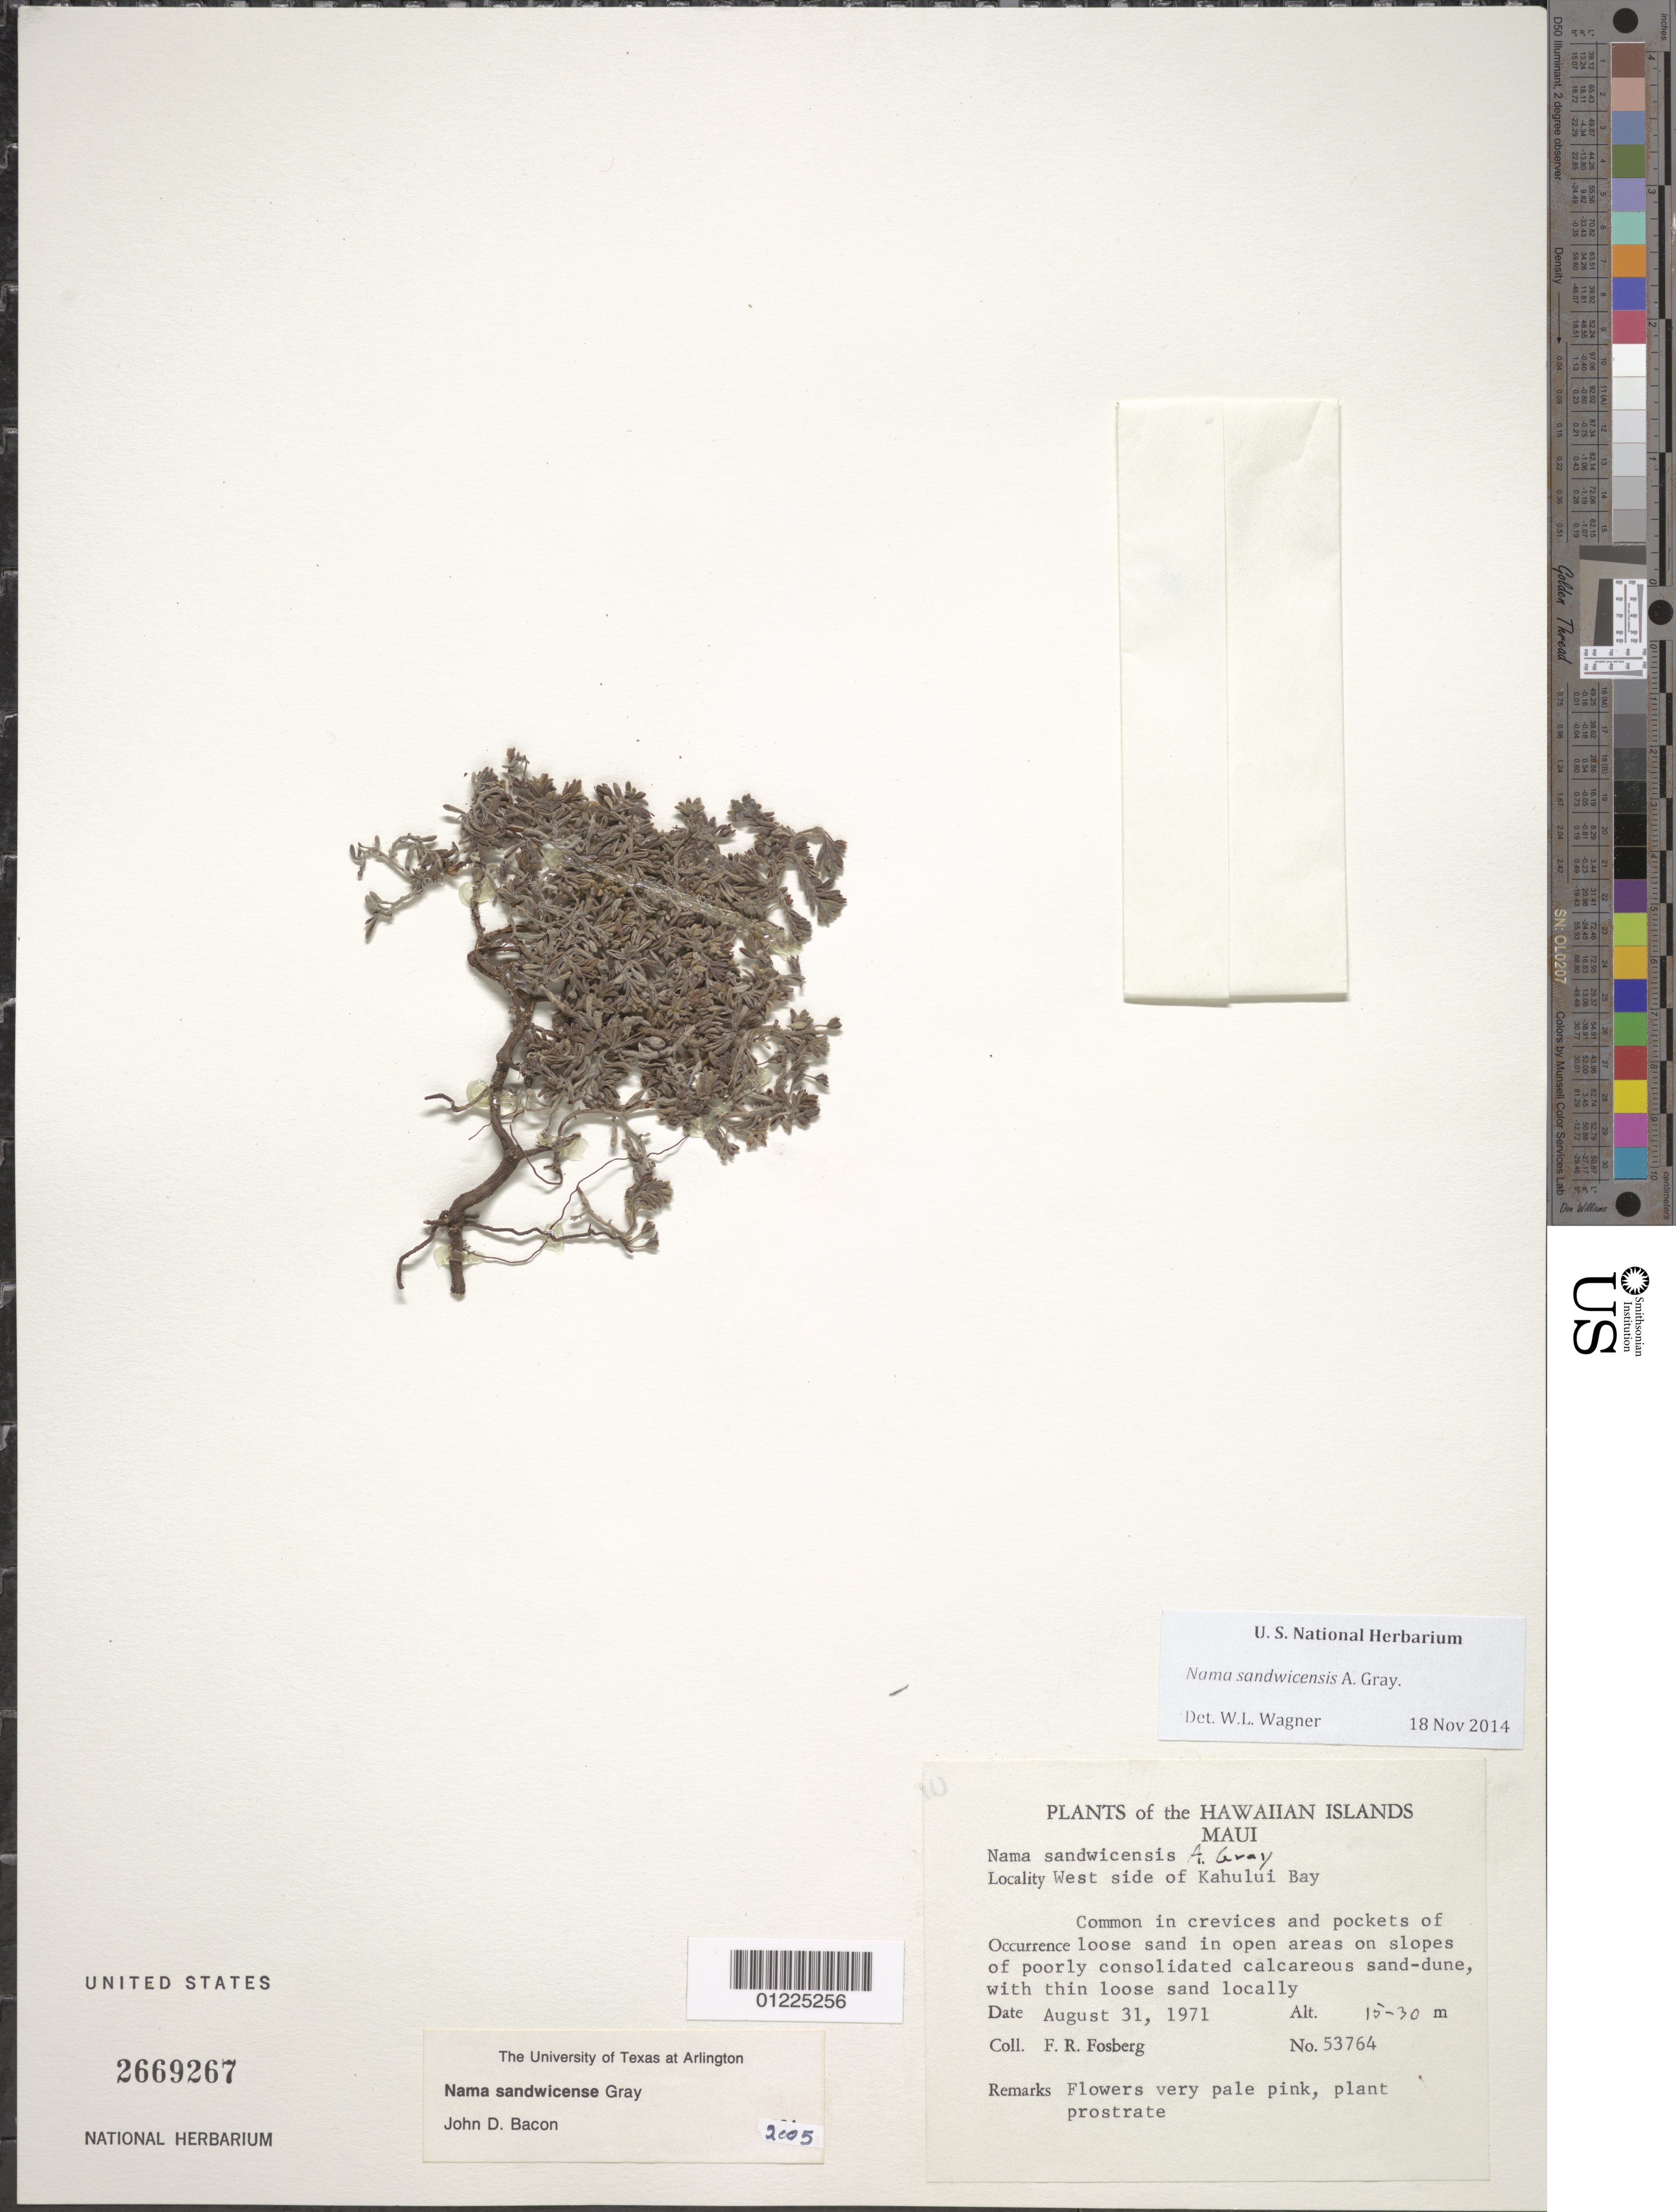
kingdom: Plantae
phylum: Tracheophyta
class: Magnoliopsida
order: Boraginales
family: Namaceae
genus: Nama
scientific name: Nama sandwicensis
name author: A. Gray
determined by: Wagner, W. L., (BOT), Smithsonian Institution - National Museum of Natural History (UNITED STATES)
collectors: F. R. Fosberg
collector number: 53764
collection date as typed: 31 Aug 1971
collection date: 1971-08-31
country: United States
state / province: Hawaii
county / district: Maui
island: Maui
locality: W side of Kahului Bay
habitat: Sand dunes.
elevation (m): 15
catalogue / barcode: US 2669267